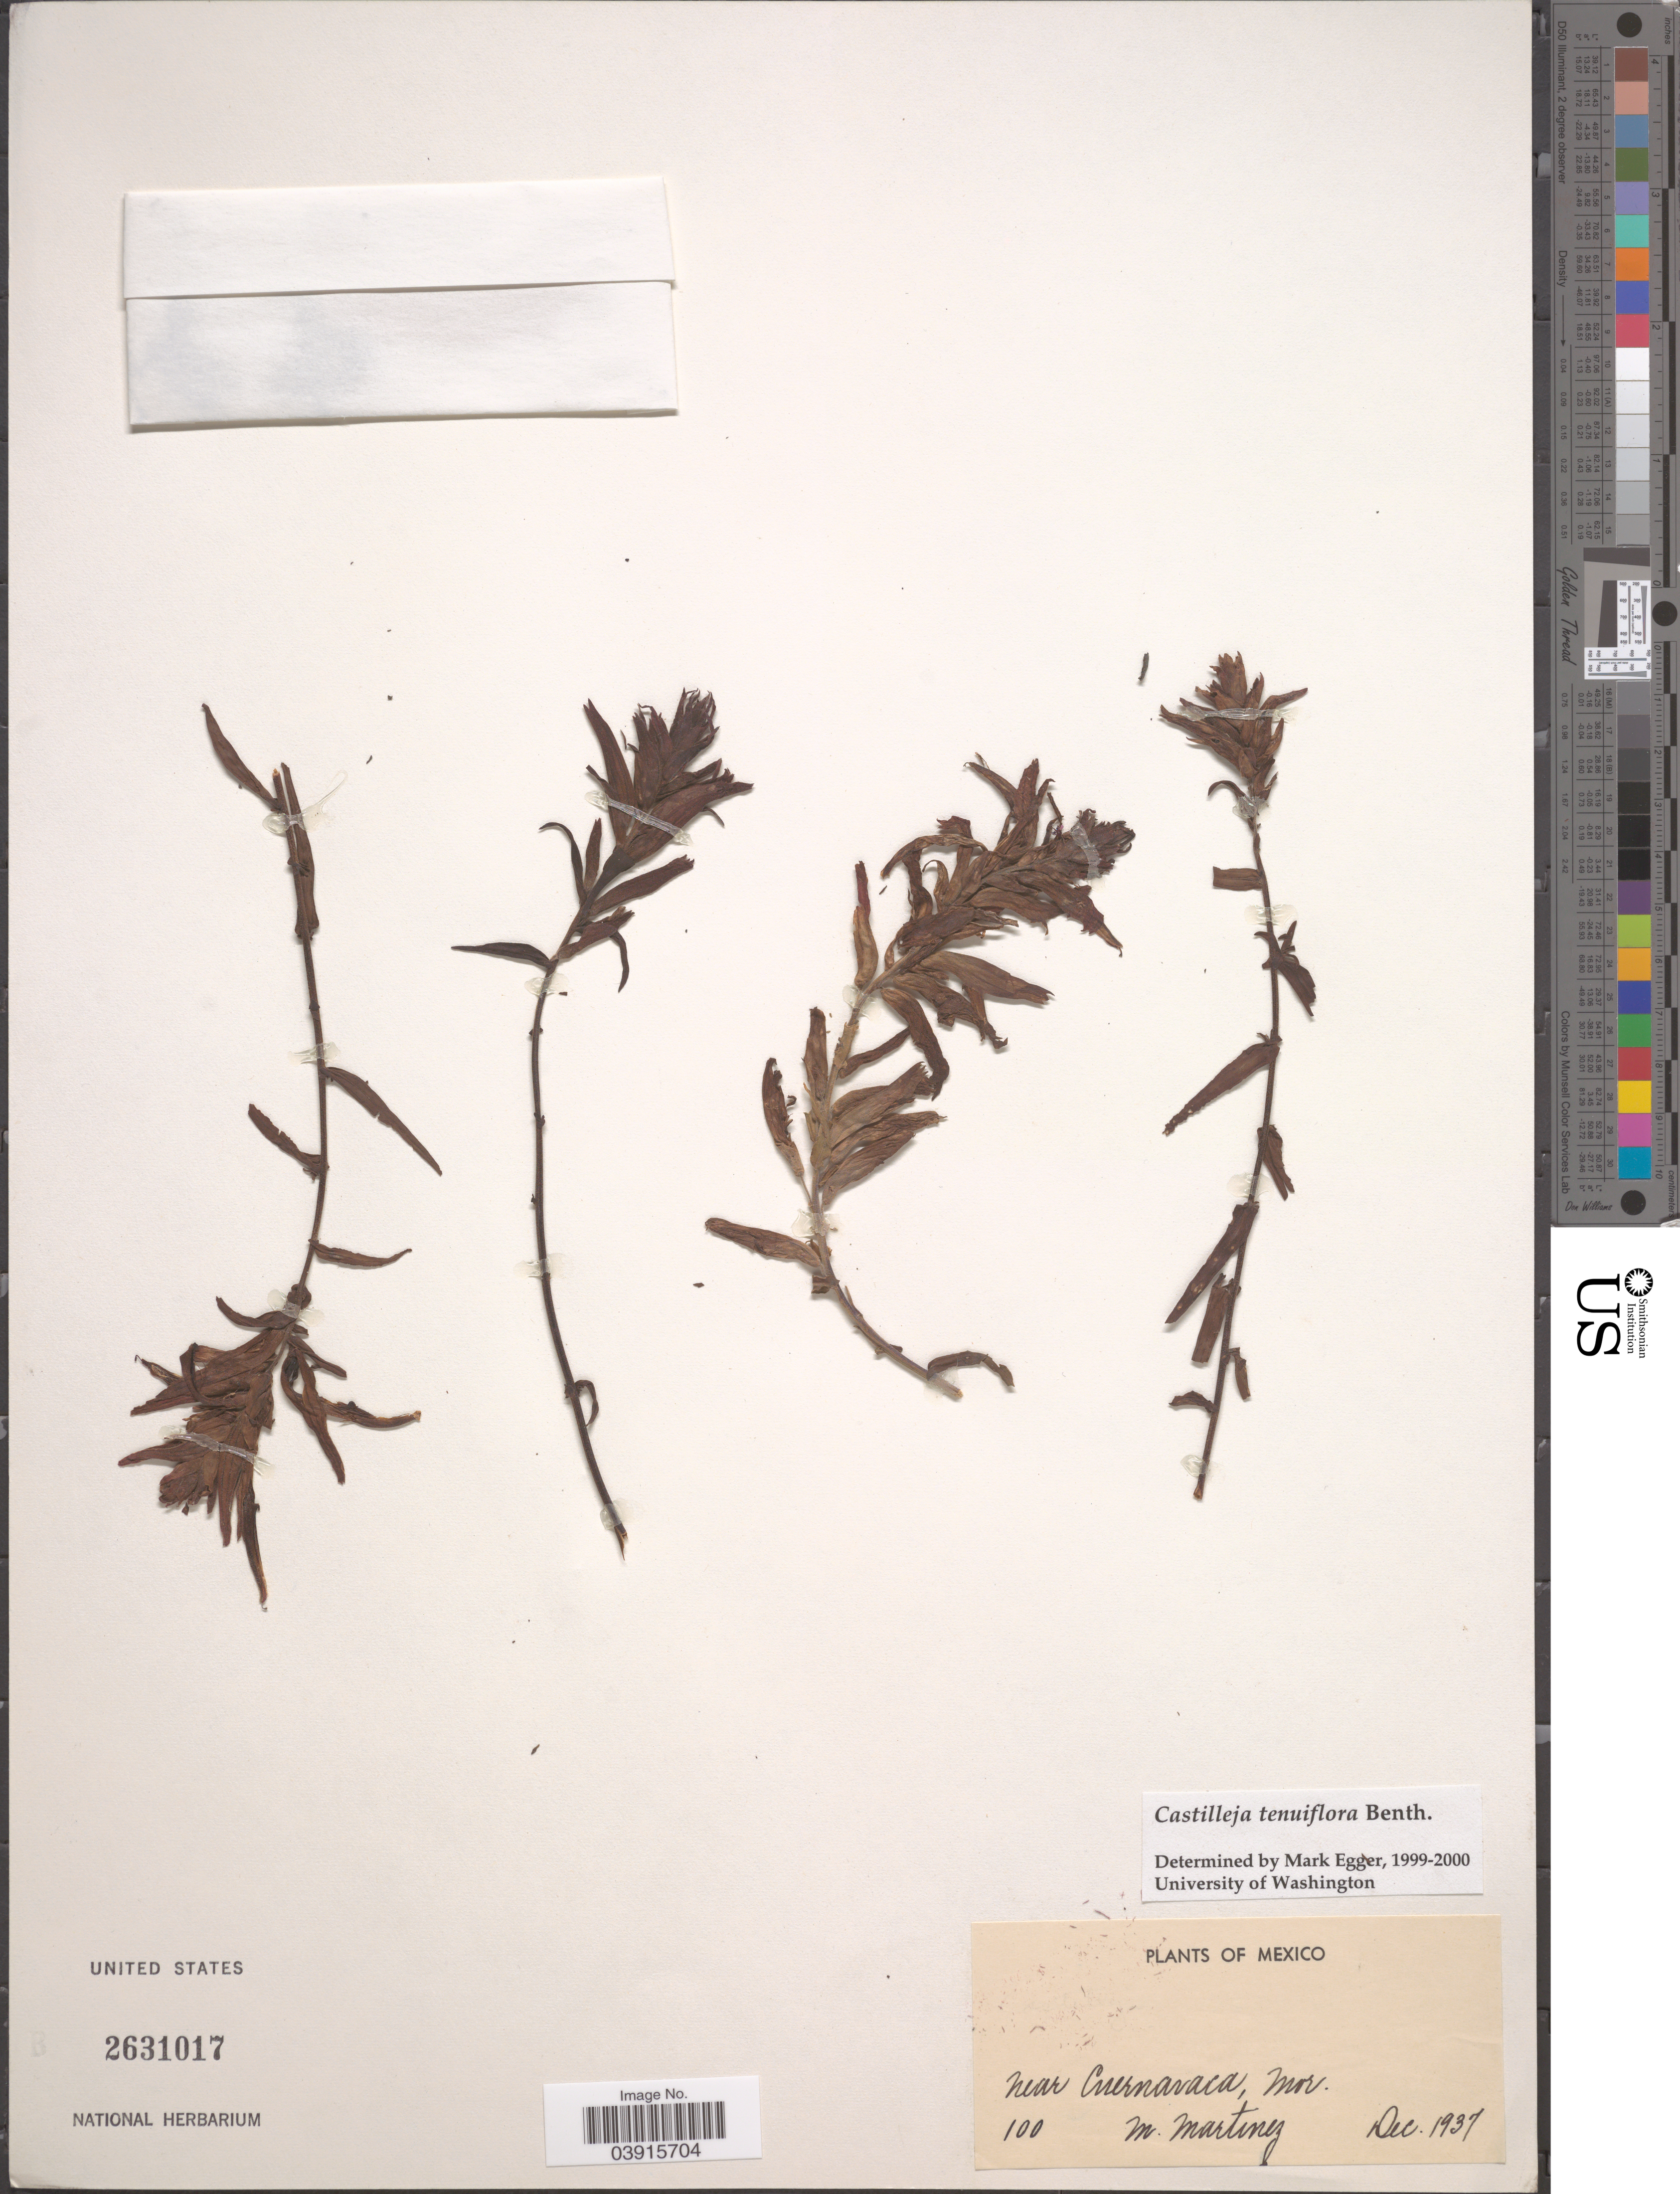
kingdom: Plantae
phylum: Tracheophyta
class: Magnoliopsida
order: Lamiales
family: Orobanchaceae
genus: Castilleja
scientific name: Castilleja tenuiflora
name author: Benth.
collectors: M. Martínez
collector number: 100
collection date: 1937-12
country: Mexico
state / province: Morelos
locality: Near Cuernavaca.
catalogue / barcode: US 2631017